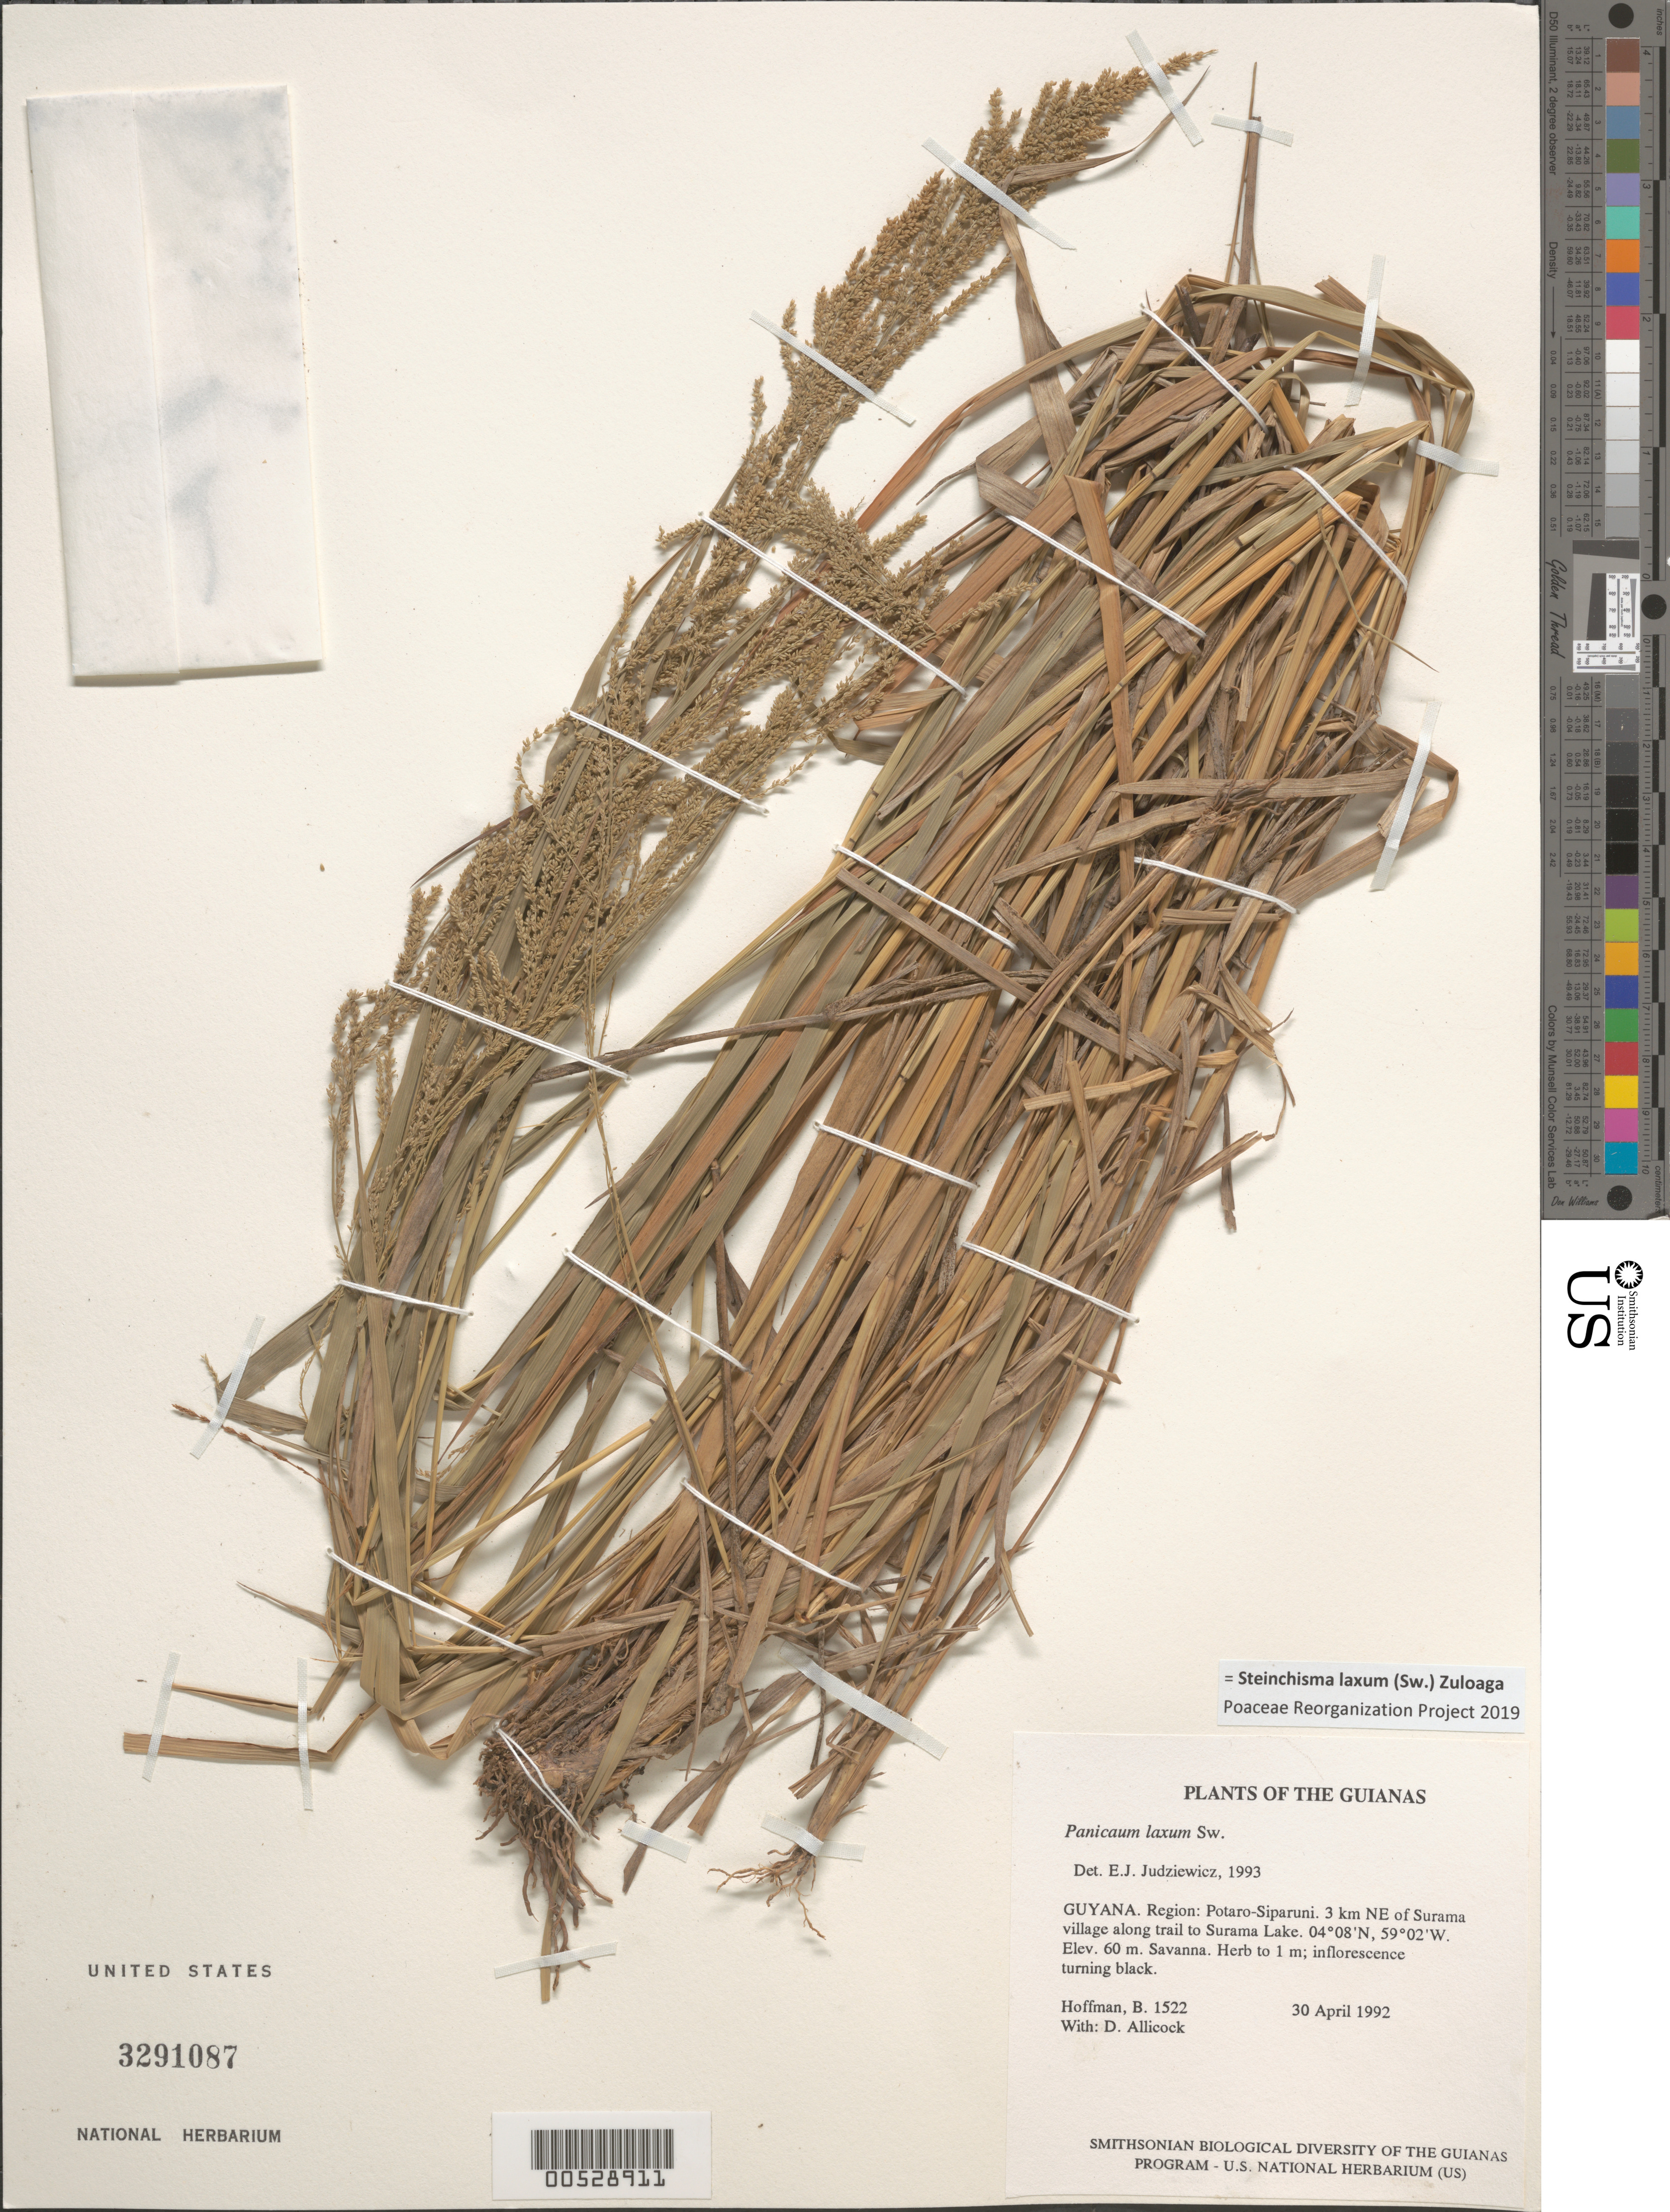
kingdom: Plantae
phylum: Tracheophyta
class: Liliopsida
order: Poales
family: Poaceae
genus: Panicum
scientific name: Panicum laxum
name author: Sw.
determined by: Judziewicz, E. J.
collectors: B. Hoffman & D. Allicock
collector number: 1522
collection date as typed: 30 April 1992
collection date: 1992-04-30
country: Guyana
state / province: Potaro-Siparuni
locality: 3 km NE of Surama village along trail to Surama Lake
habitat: Savanna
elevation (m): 60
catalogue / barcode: US 329087